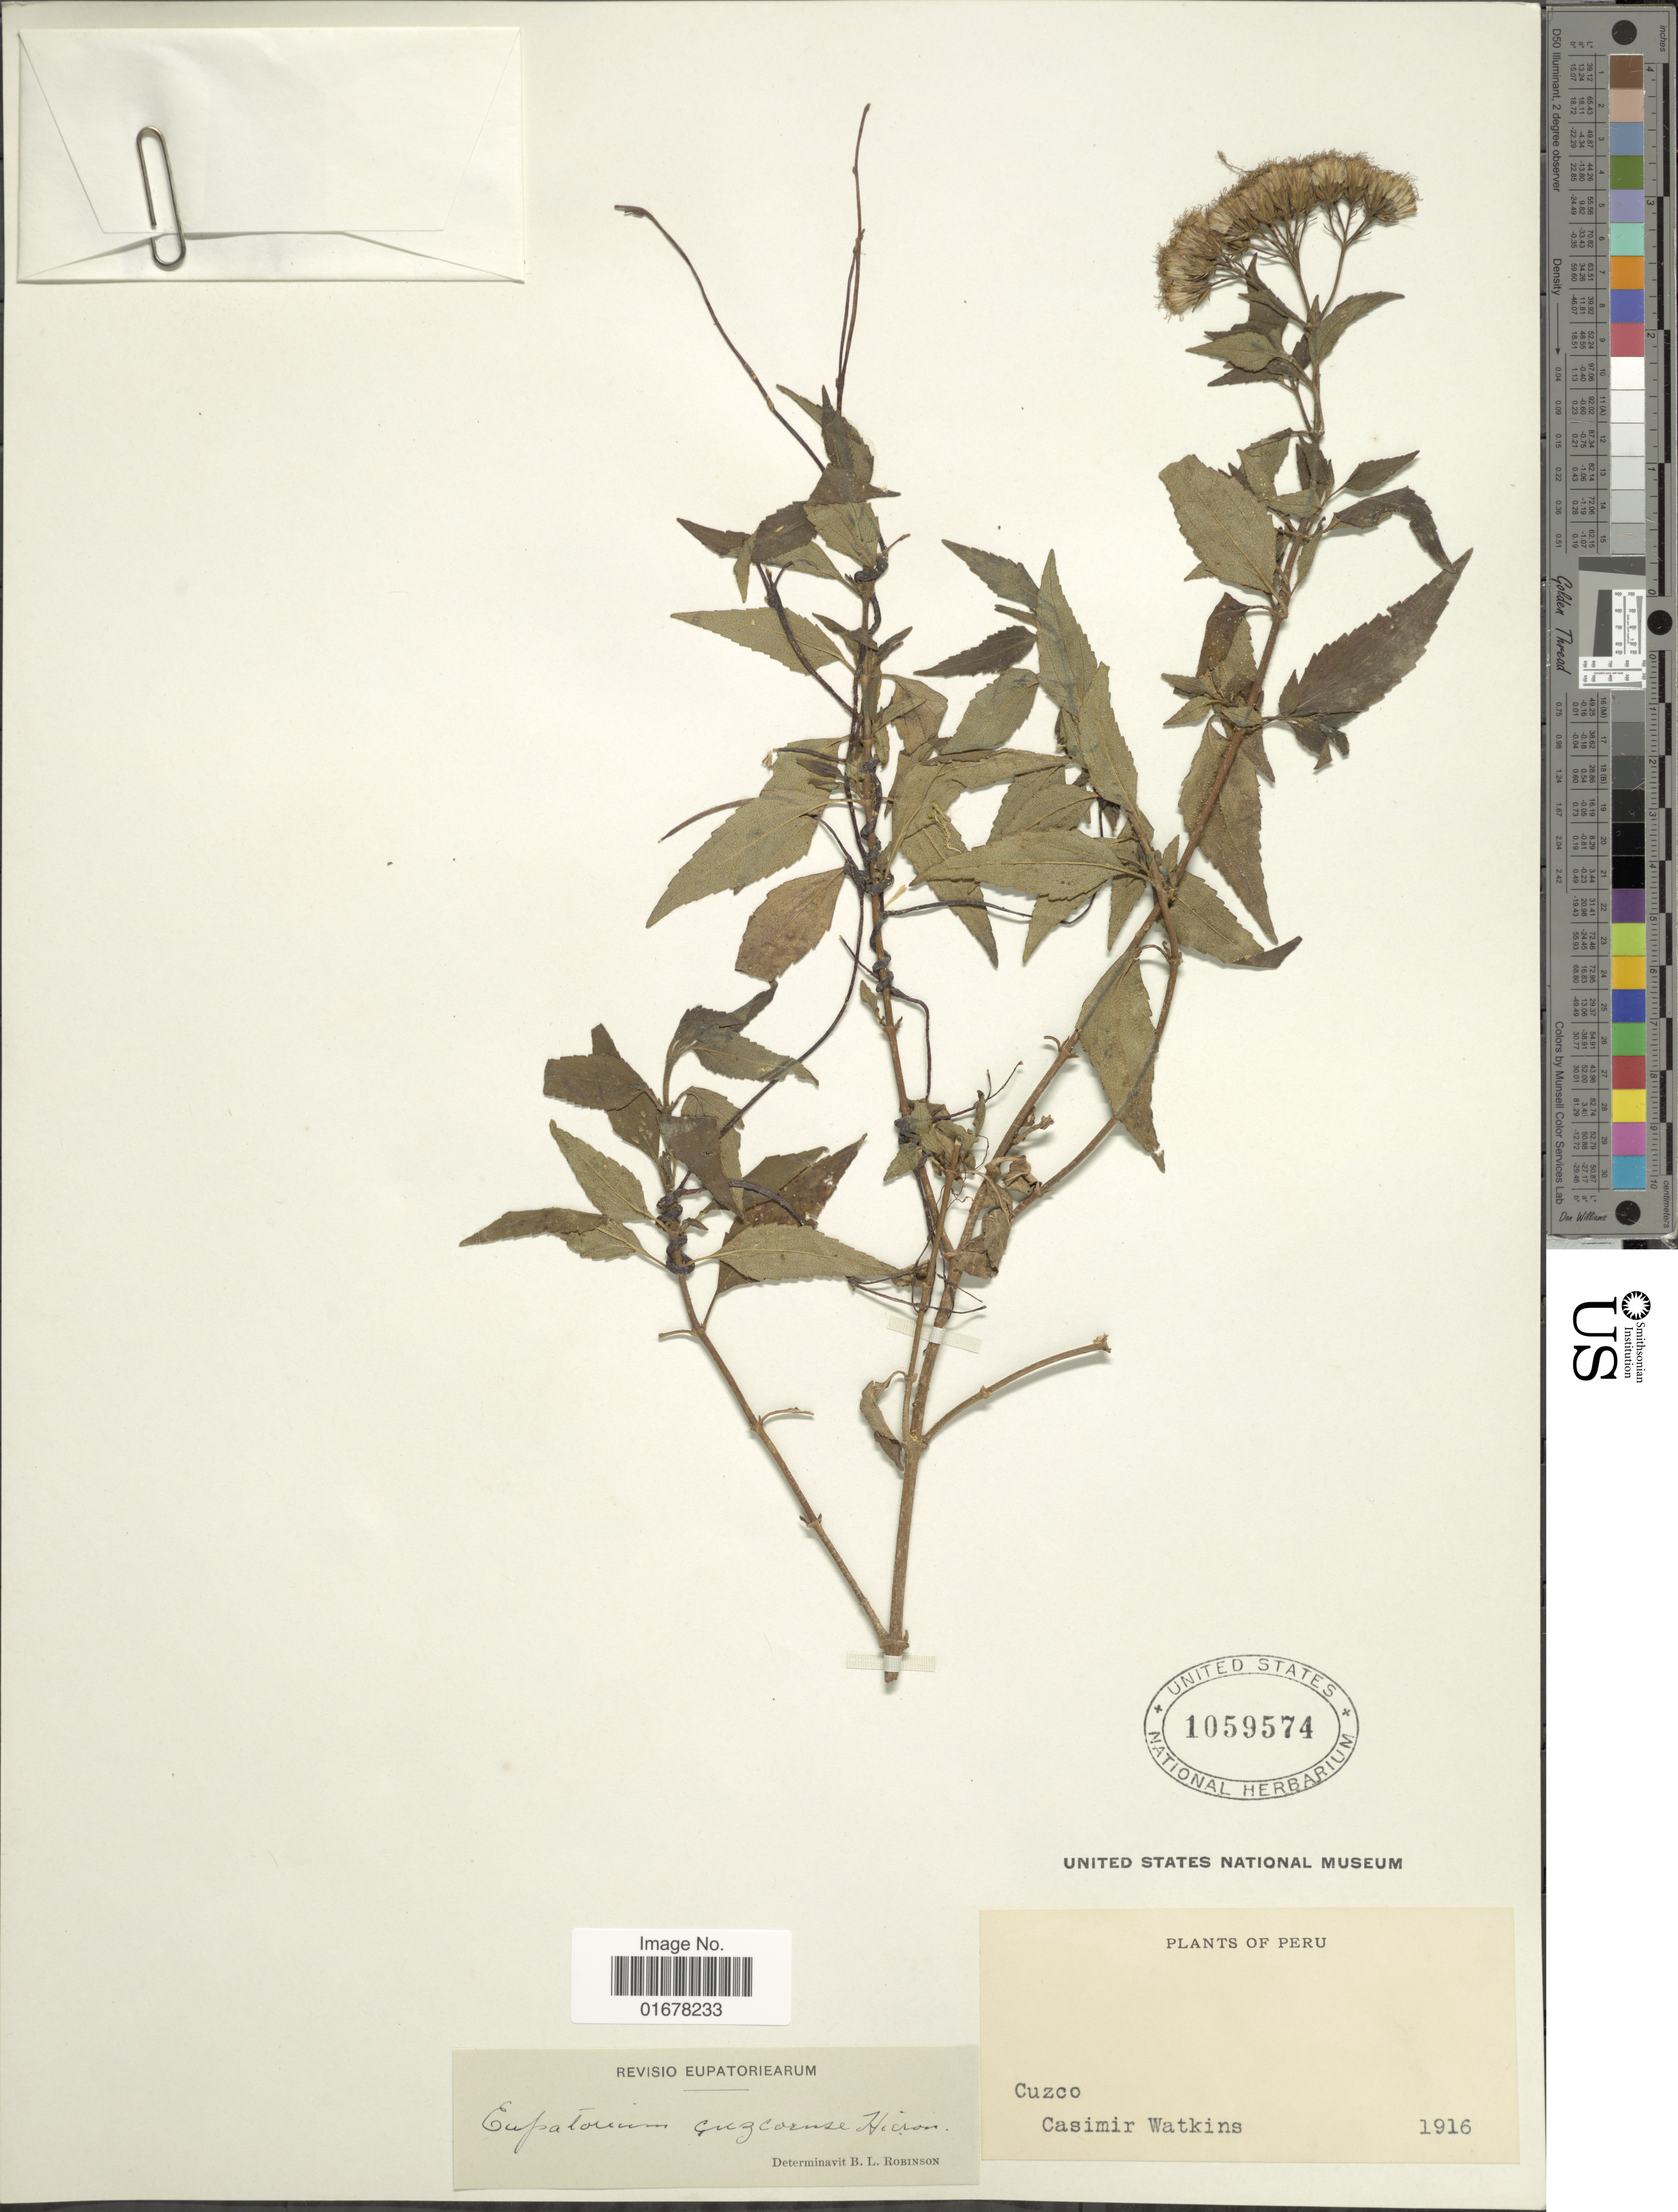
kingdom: Plantae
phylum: Tracheophyta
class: Magnoliopsida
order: Asterales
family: Asteraceae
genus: Ageratina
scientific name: Ageratina cuzcoensis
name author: (Hieron.) R.M. King & H. Rob.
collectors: C. Watkins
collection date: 1916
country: Peru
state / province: Cusco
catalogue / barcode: US 1059574